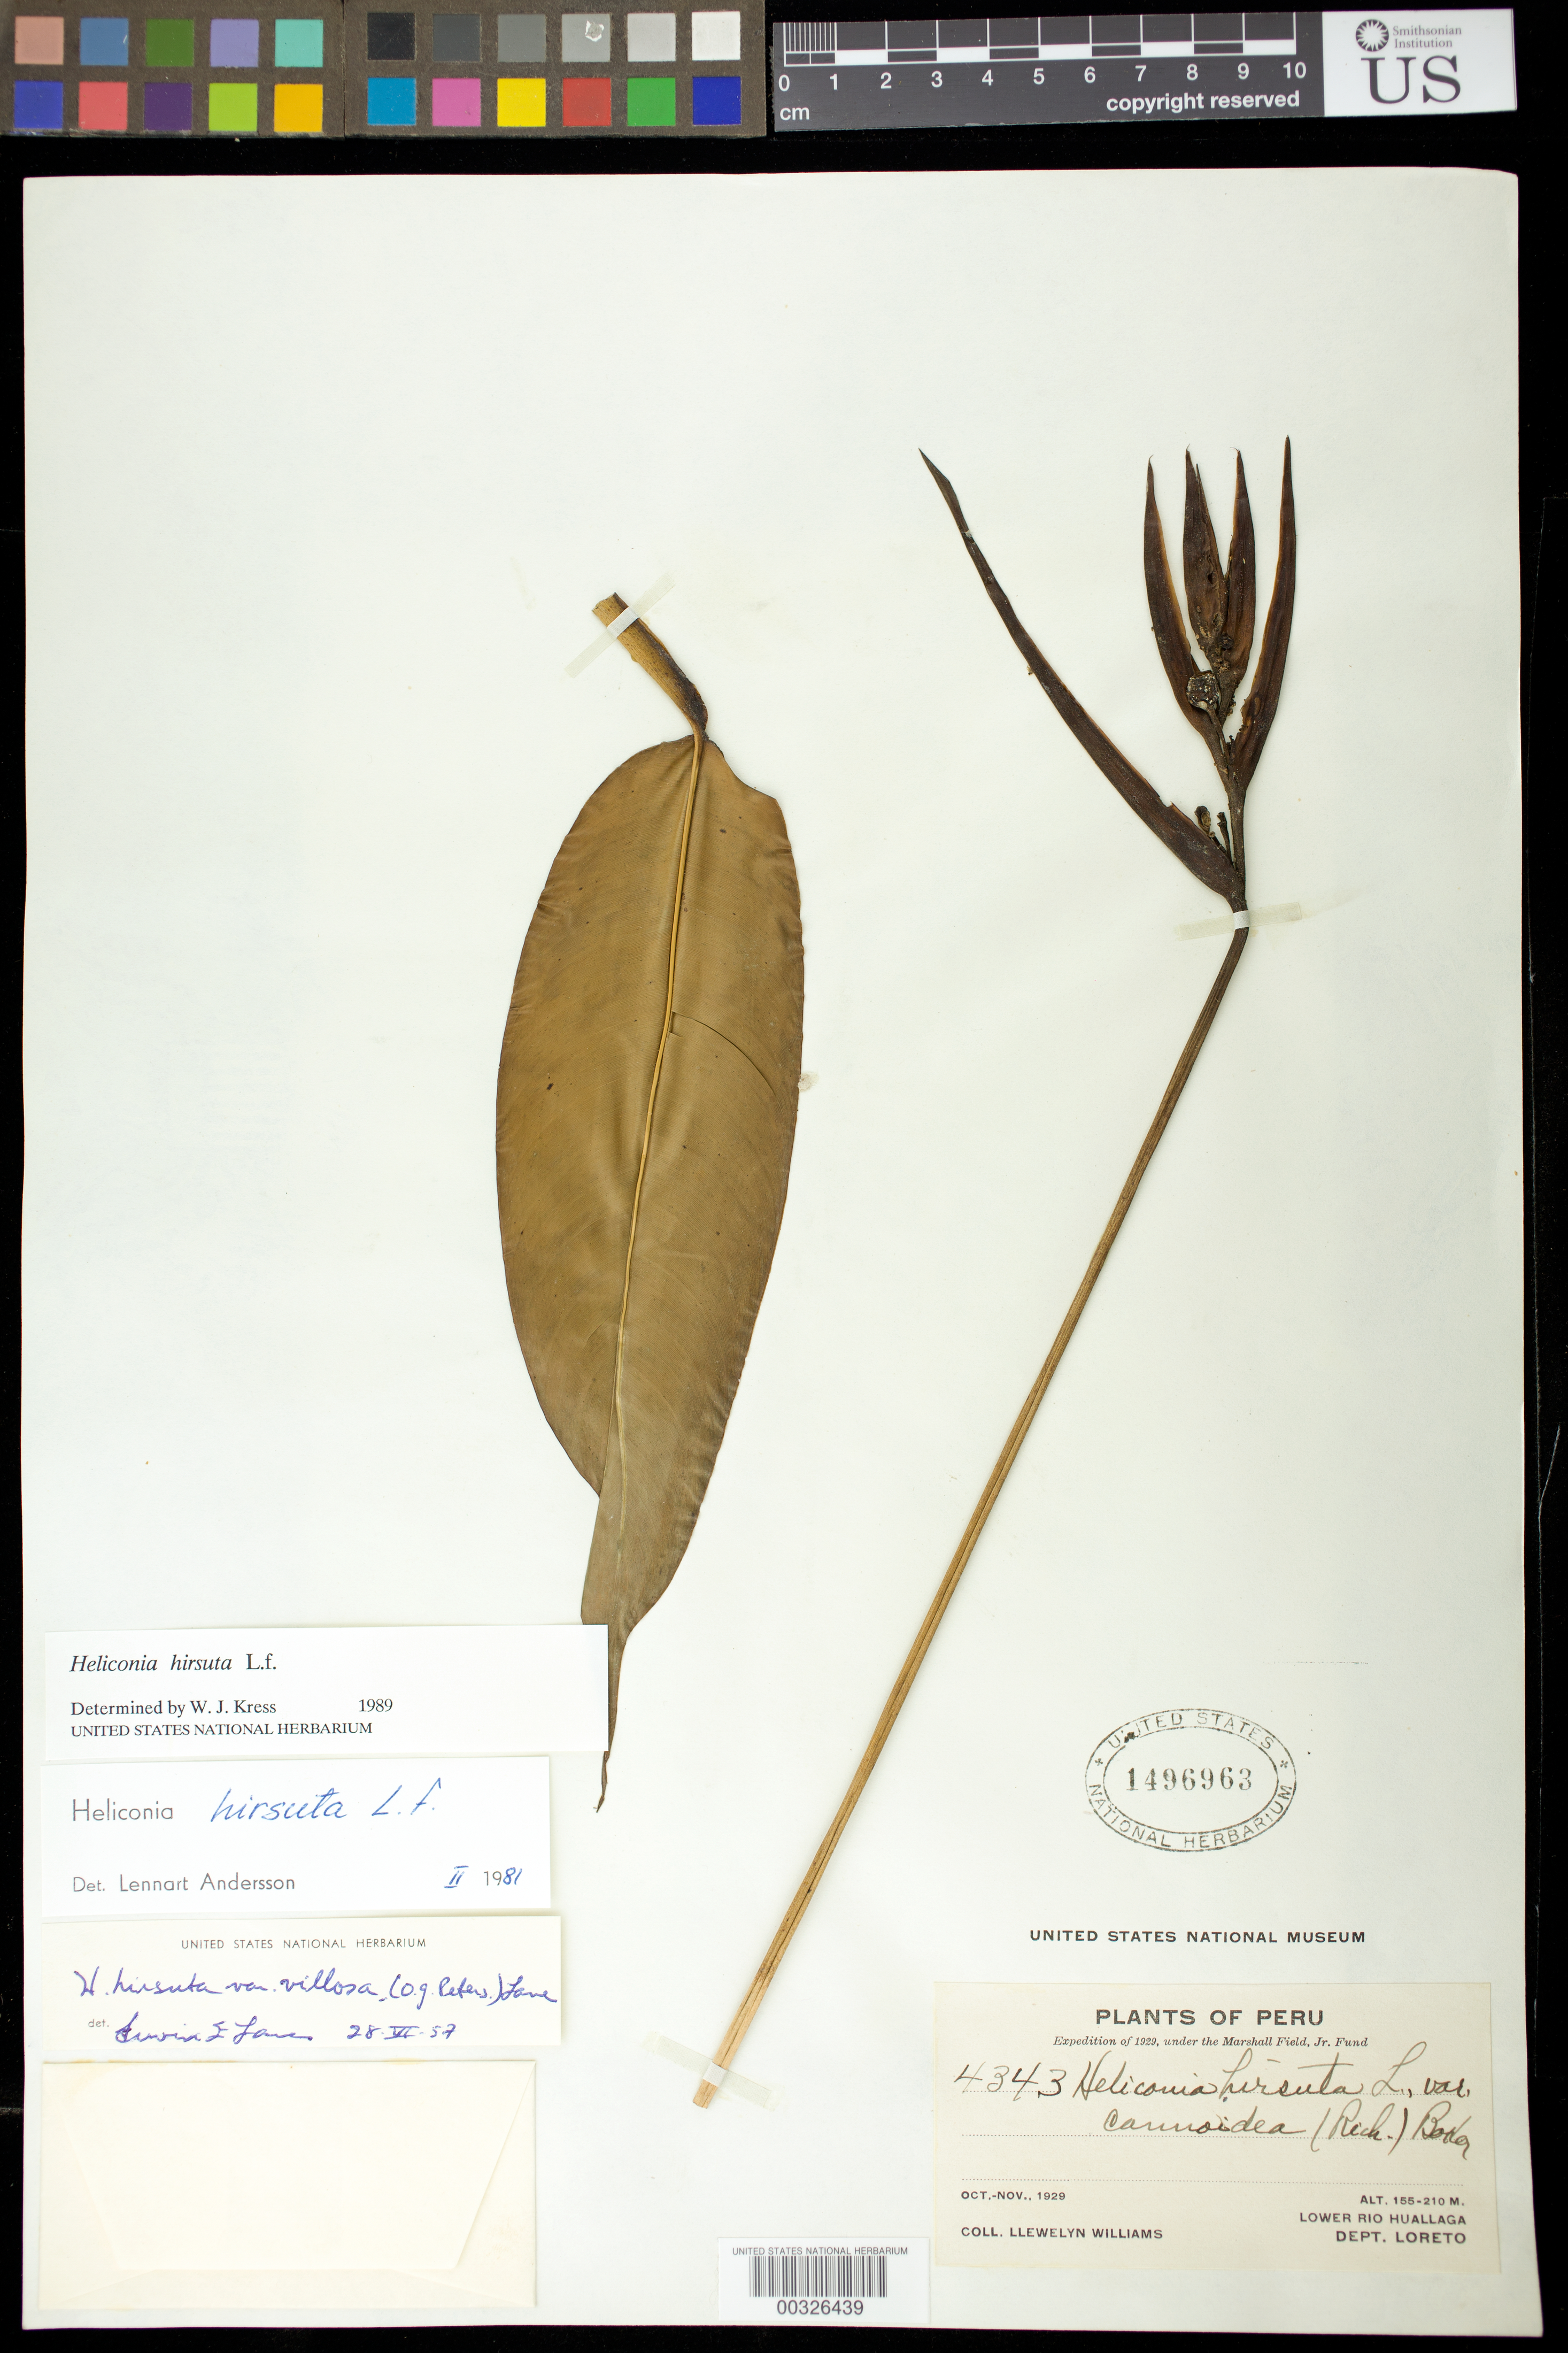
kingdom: Plantae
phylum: Tracheophyta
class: Liliopsida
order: Zingiberales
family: Heliconiaceae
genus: Heliconia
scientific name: Heliconia hirsuta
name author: L. f.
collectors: Ll. Williams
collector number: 4343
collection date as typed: Oct 1929 to -- Nov 1929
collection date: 1929-10/1929-11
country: Peru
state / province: Loreto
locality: Lower rio huallaga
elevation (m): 155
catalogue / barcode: US 1496963